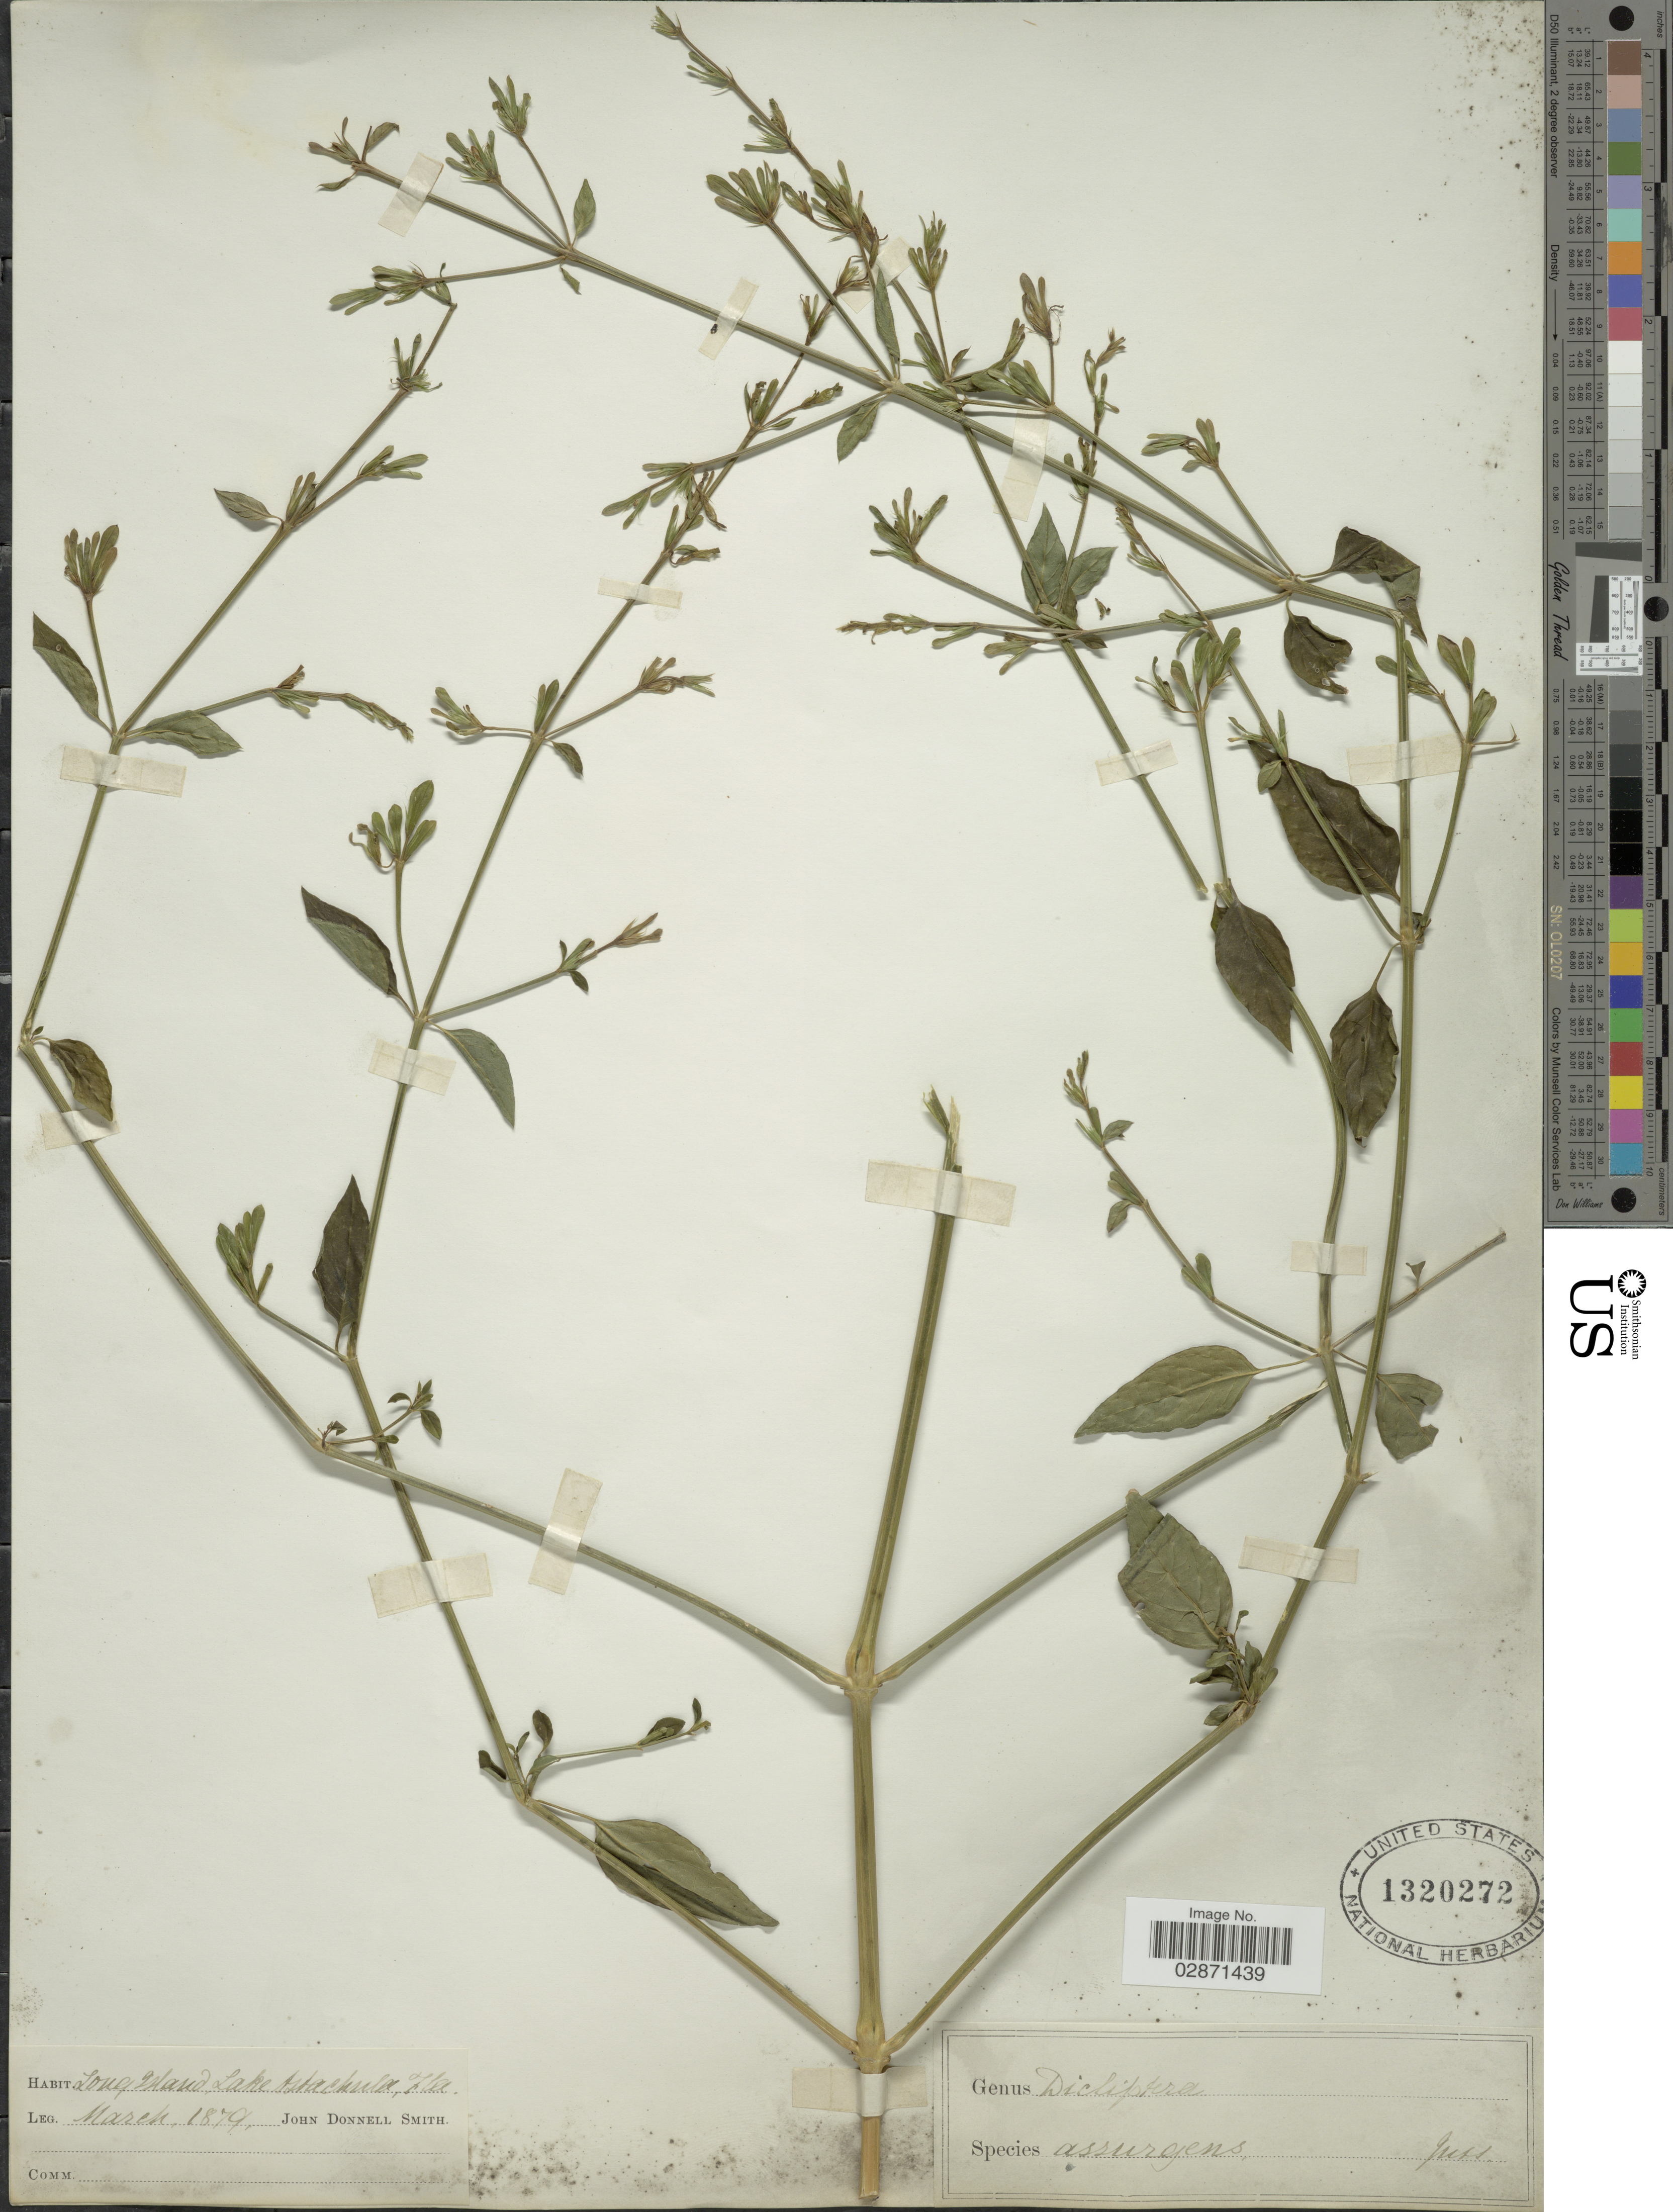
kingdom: Plantae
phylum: Tracheophyta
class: Magnoliopsida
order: Lamiales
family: Acanthaceae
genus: Dicliptera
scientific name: Dicliptera sexangularis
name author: (L.) Juss.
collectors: J. Donnell Smith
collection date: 1879-03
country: United States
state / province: Florida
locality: Long Island, Lake Astachula.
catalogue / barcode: US 1320272